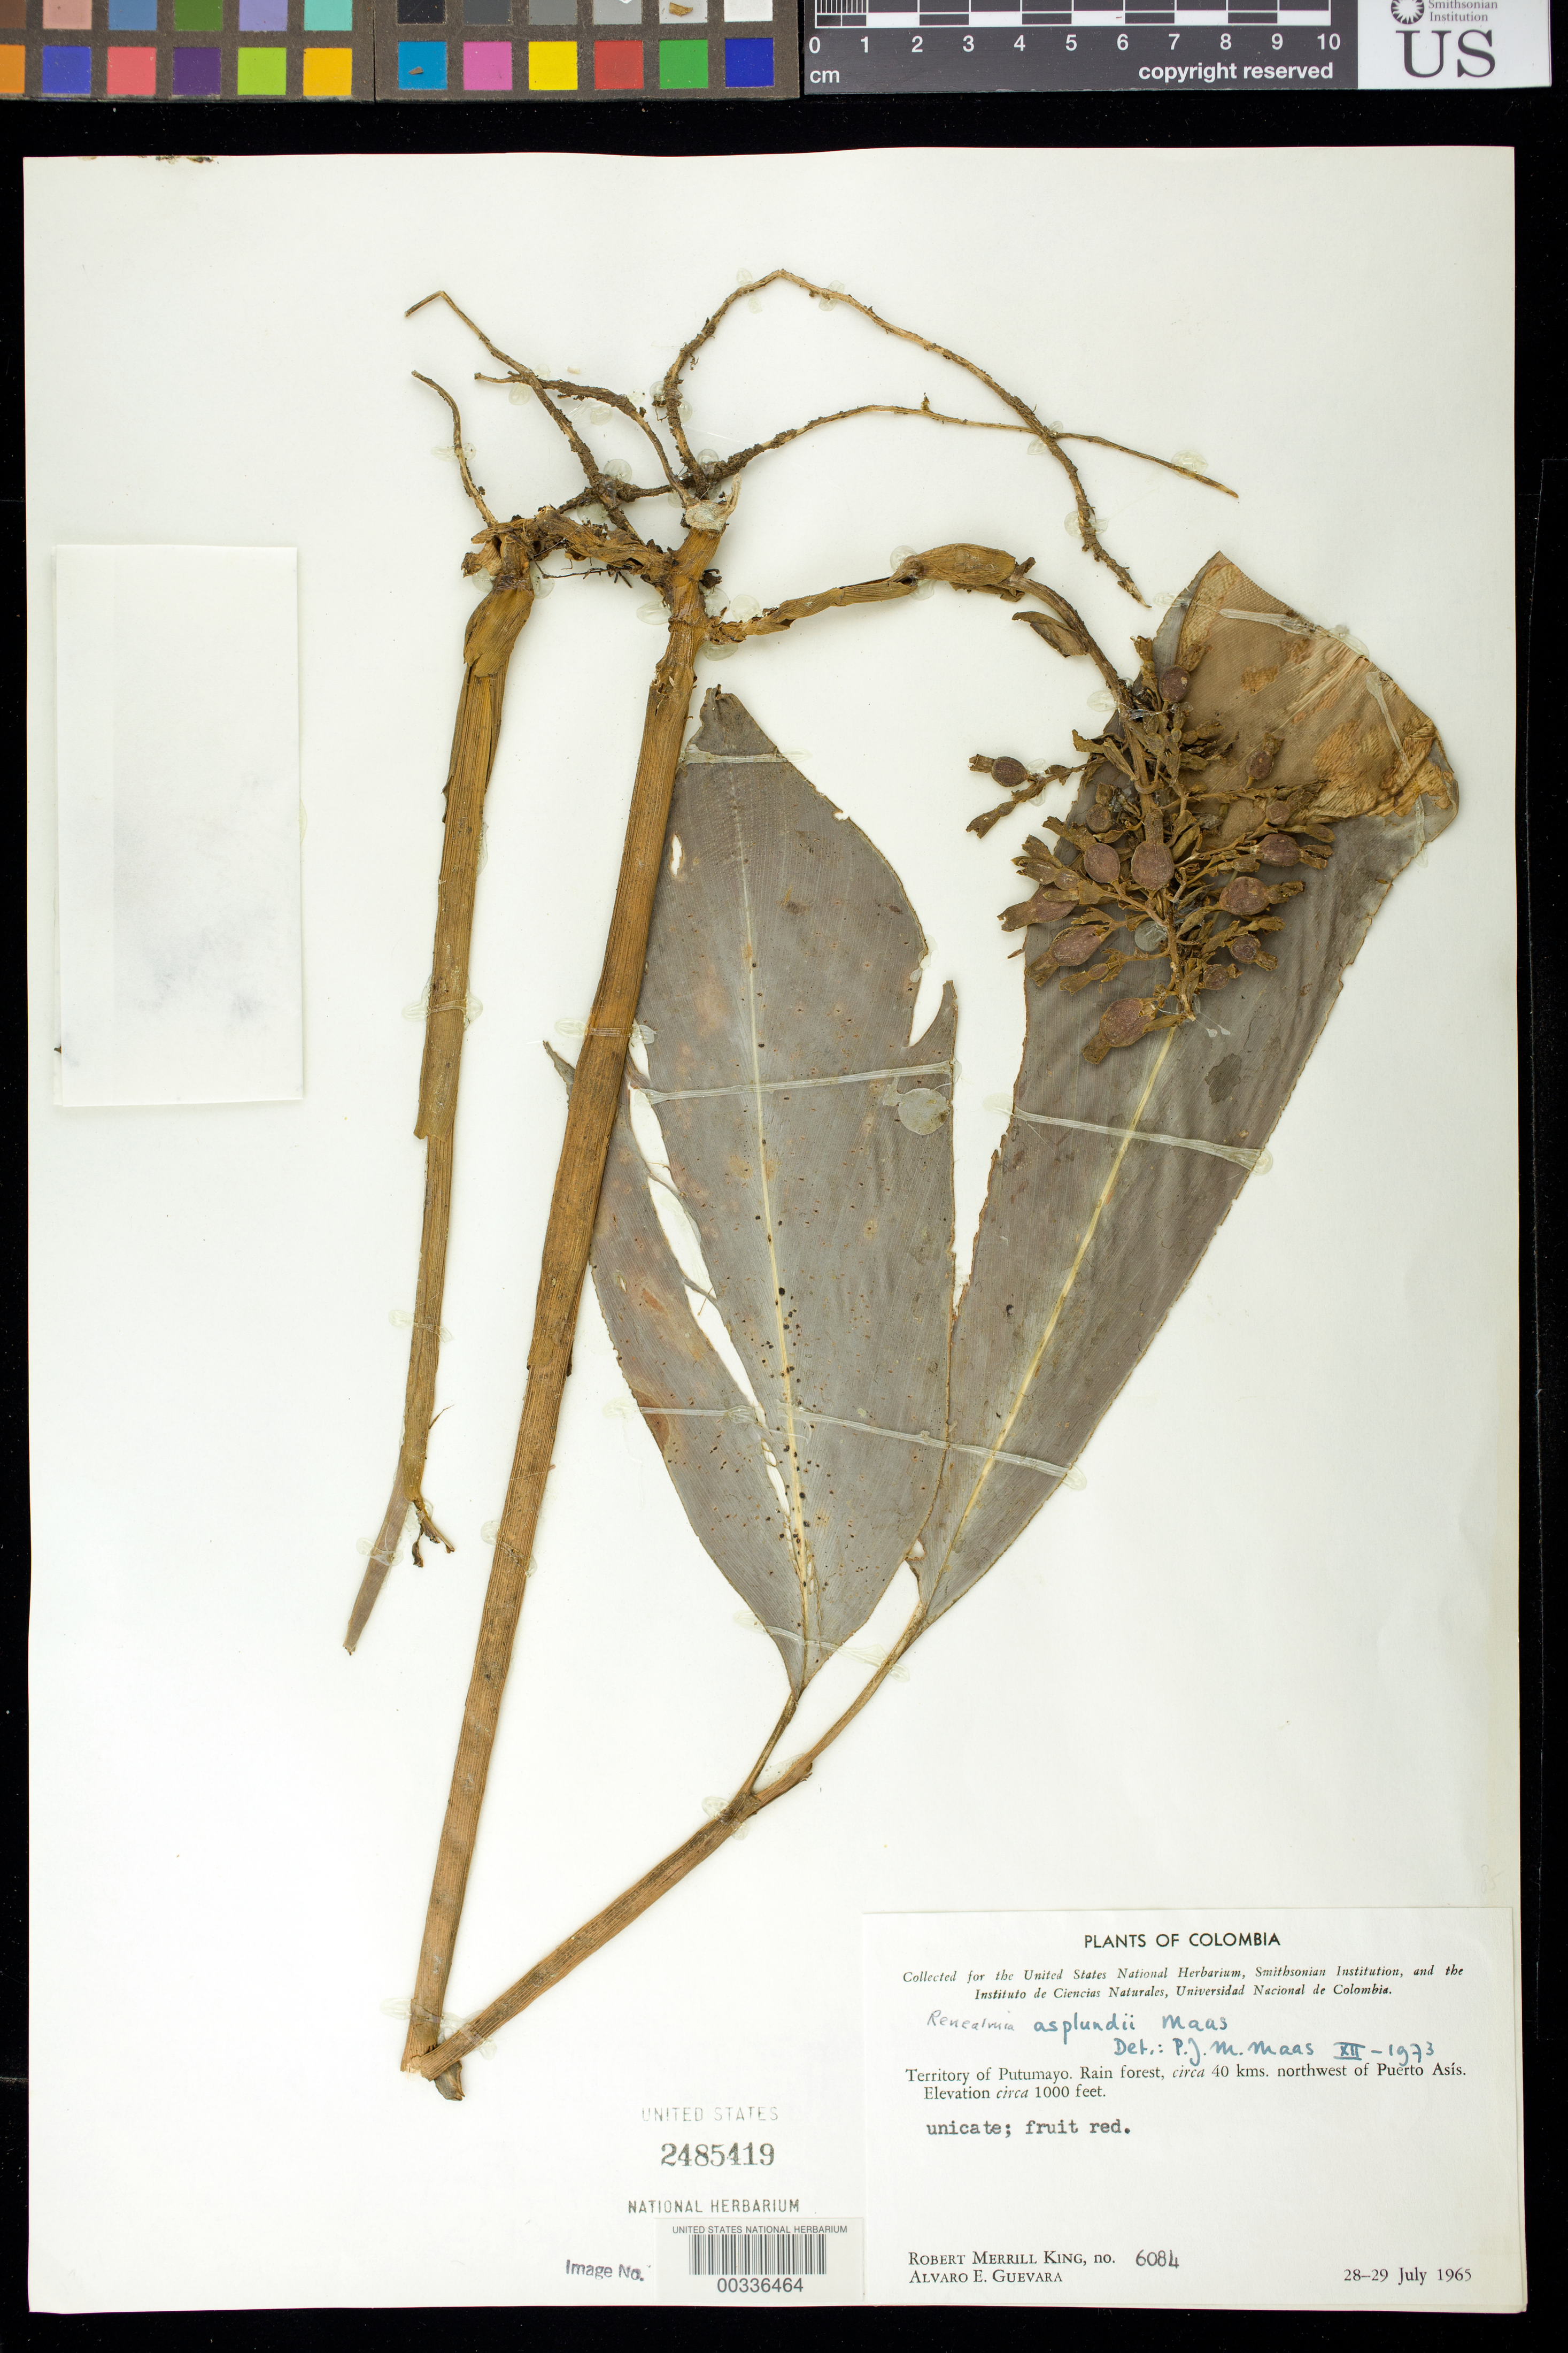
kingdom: Plantae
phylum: Tracheophyta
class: Liliopsida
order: Zingiberales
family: Zingiberaceae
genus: Renealmia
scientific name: Renealmia asplundii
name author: Maas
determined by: Maas, Paul J. M.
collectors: R. M. King & A. E. Guevara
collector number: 6084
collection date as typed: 28 Jul 1965 to 29 Jul 1965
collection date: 1965-07-28/1965-07-29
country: Colombia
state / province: Putumayo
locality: Circa 40 km NW of Puerto Asis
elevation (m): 305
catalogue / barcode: US 2485419